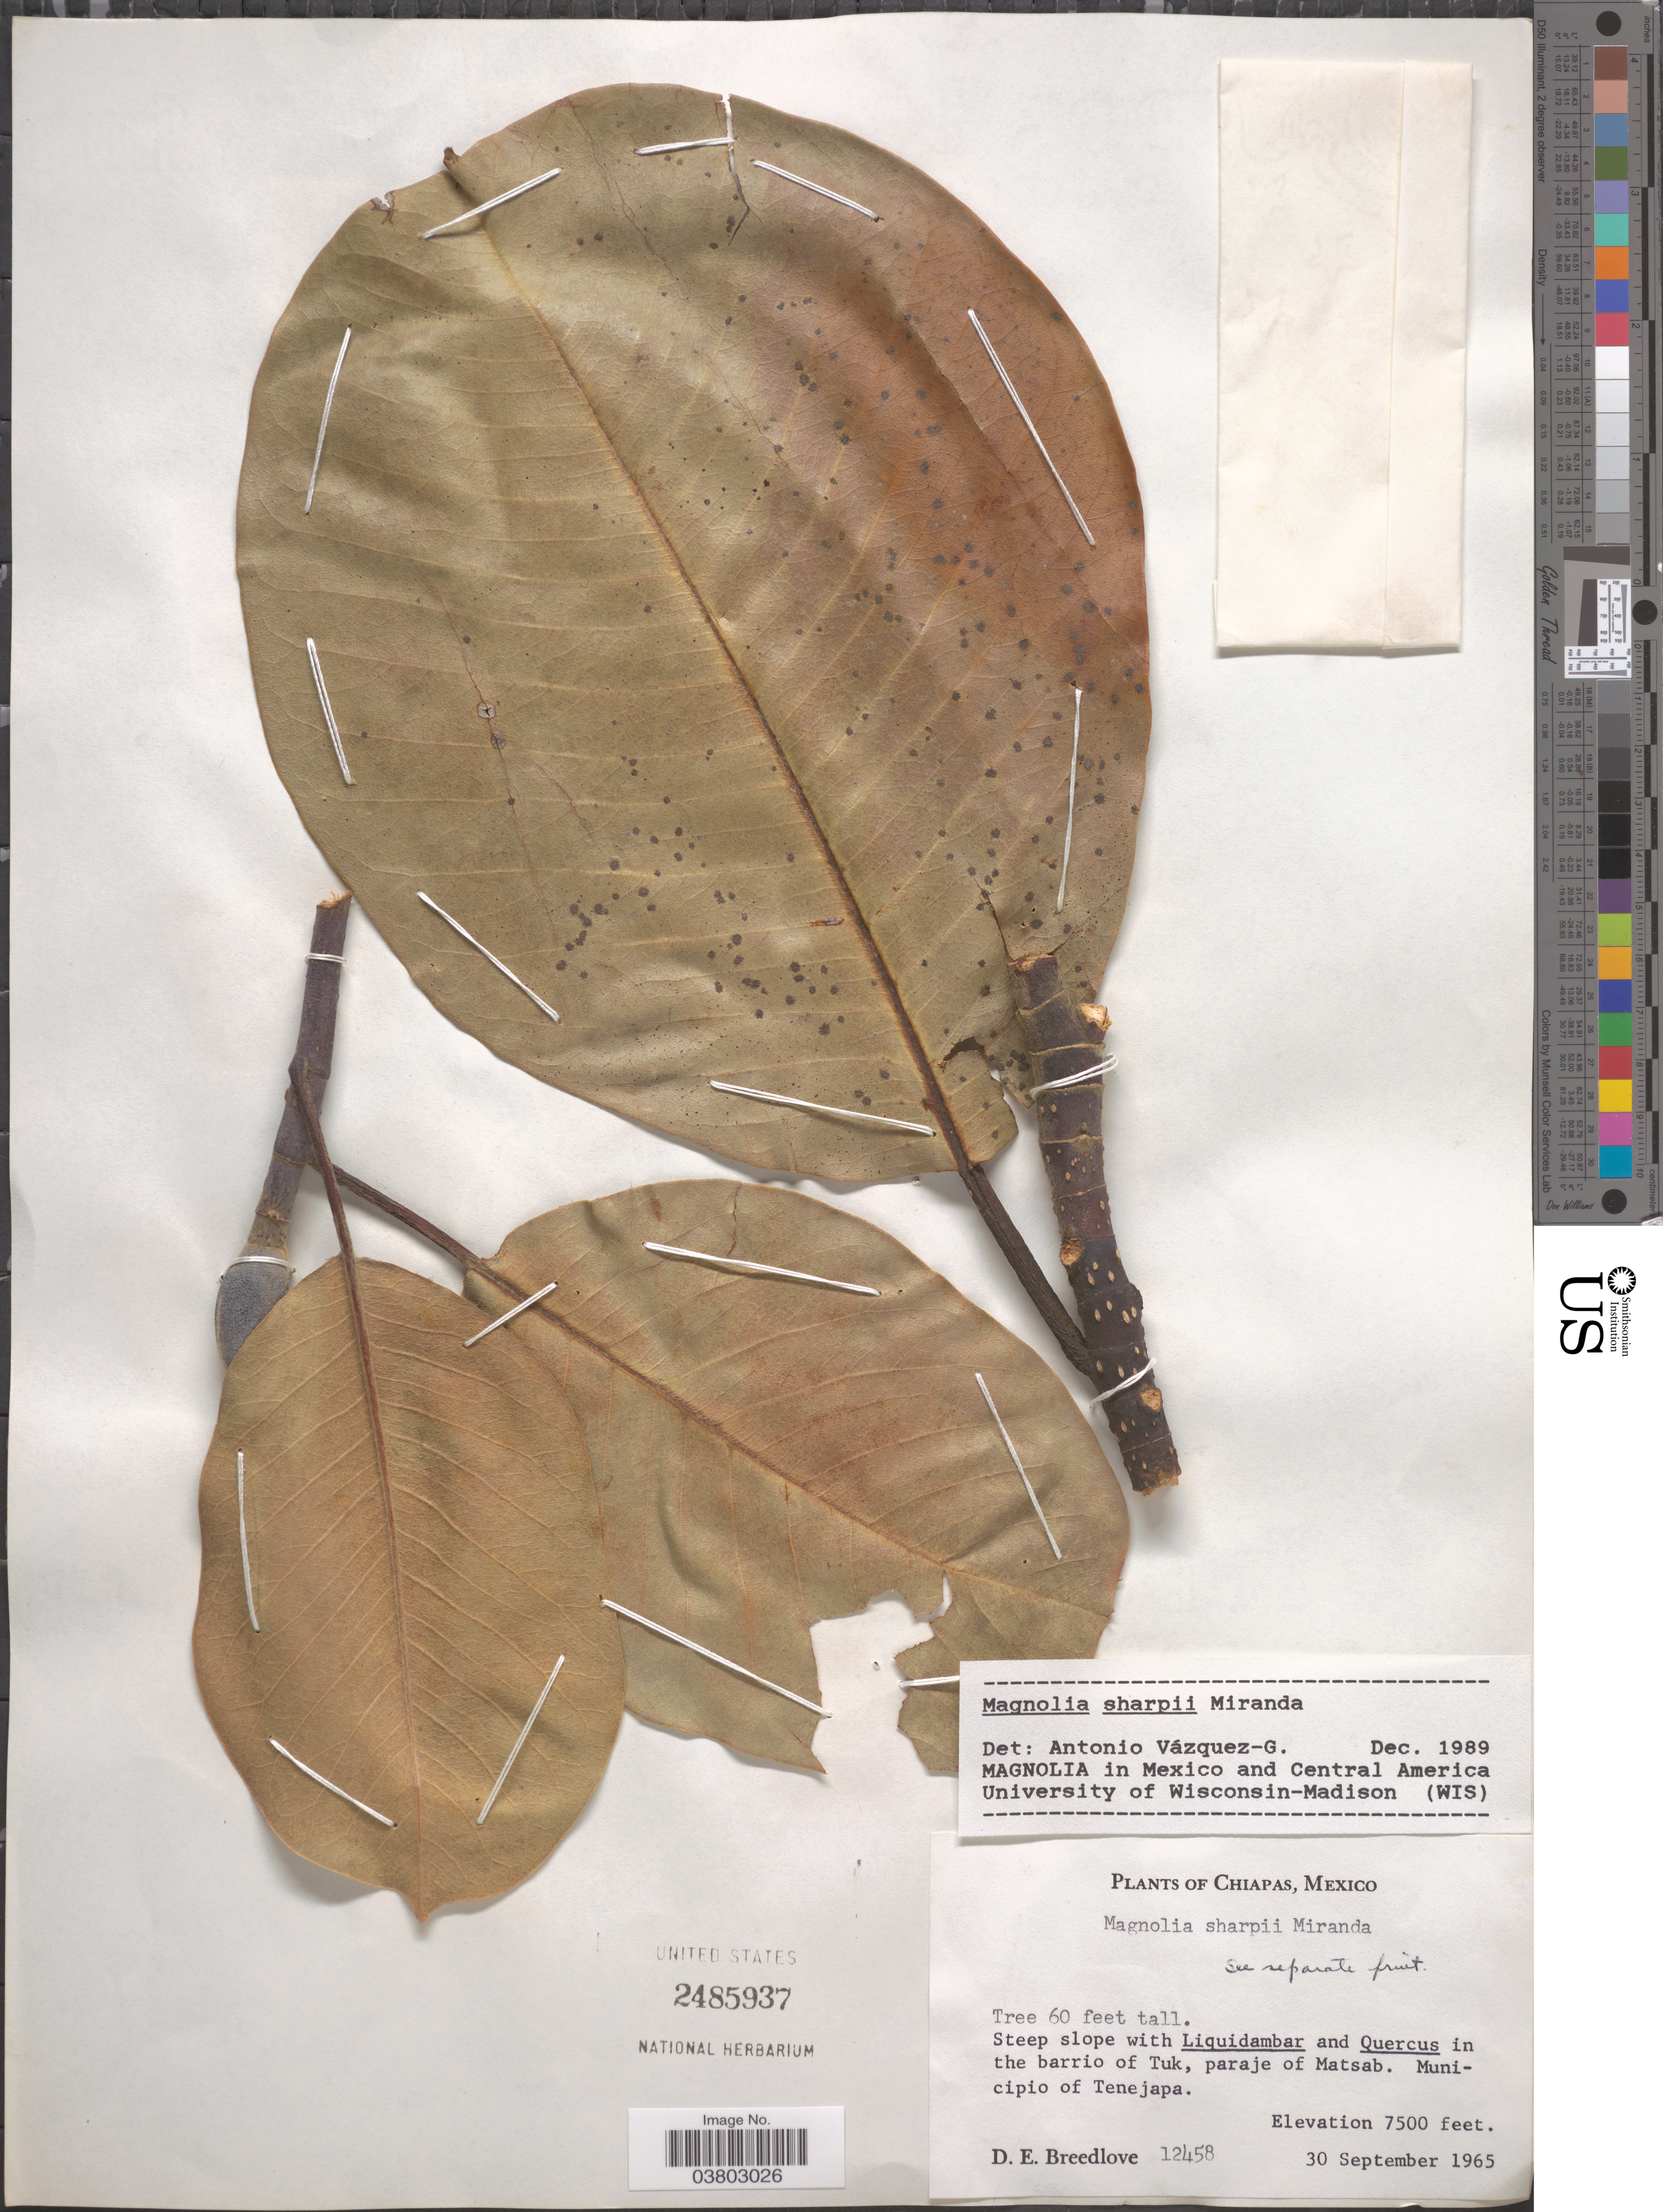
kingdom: Plantae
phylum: Tracheophyta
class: Magnoliopsida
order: Magnoliales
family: Magnoliaceae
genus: Magnolia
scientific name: Magnolia sharpii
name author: Miranda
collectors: D. E. Breedlove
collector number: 12458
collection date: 1965-09-30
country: Mexico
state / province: Chiapas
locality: In the barrio of Tuk, paraje of Matsab. Municipio of Tenejapa.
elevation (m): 2286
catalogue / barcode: US 2485937